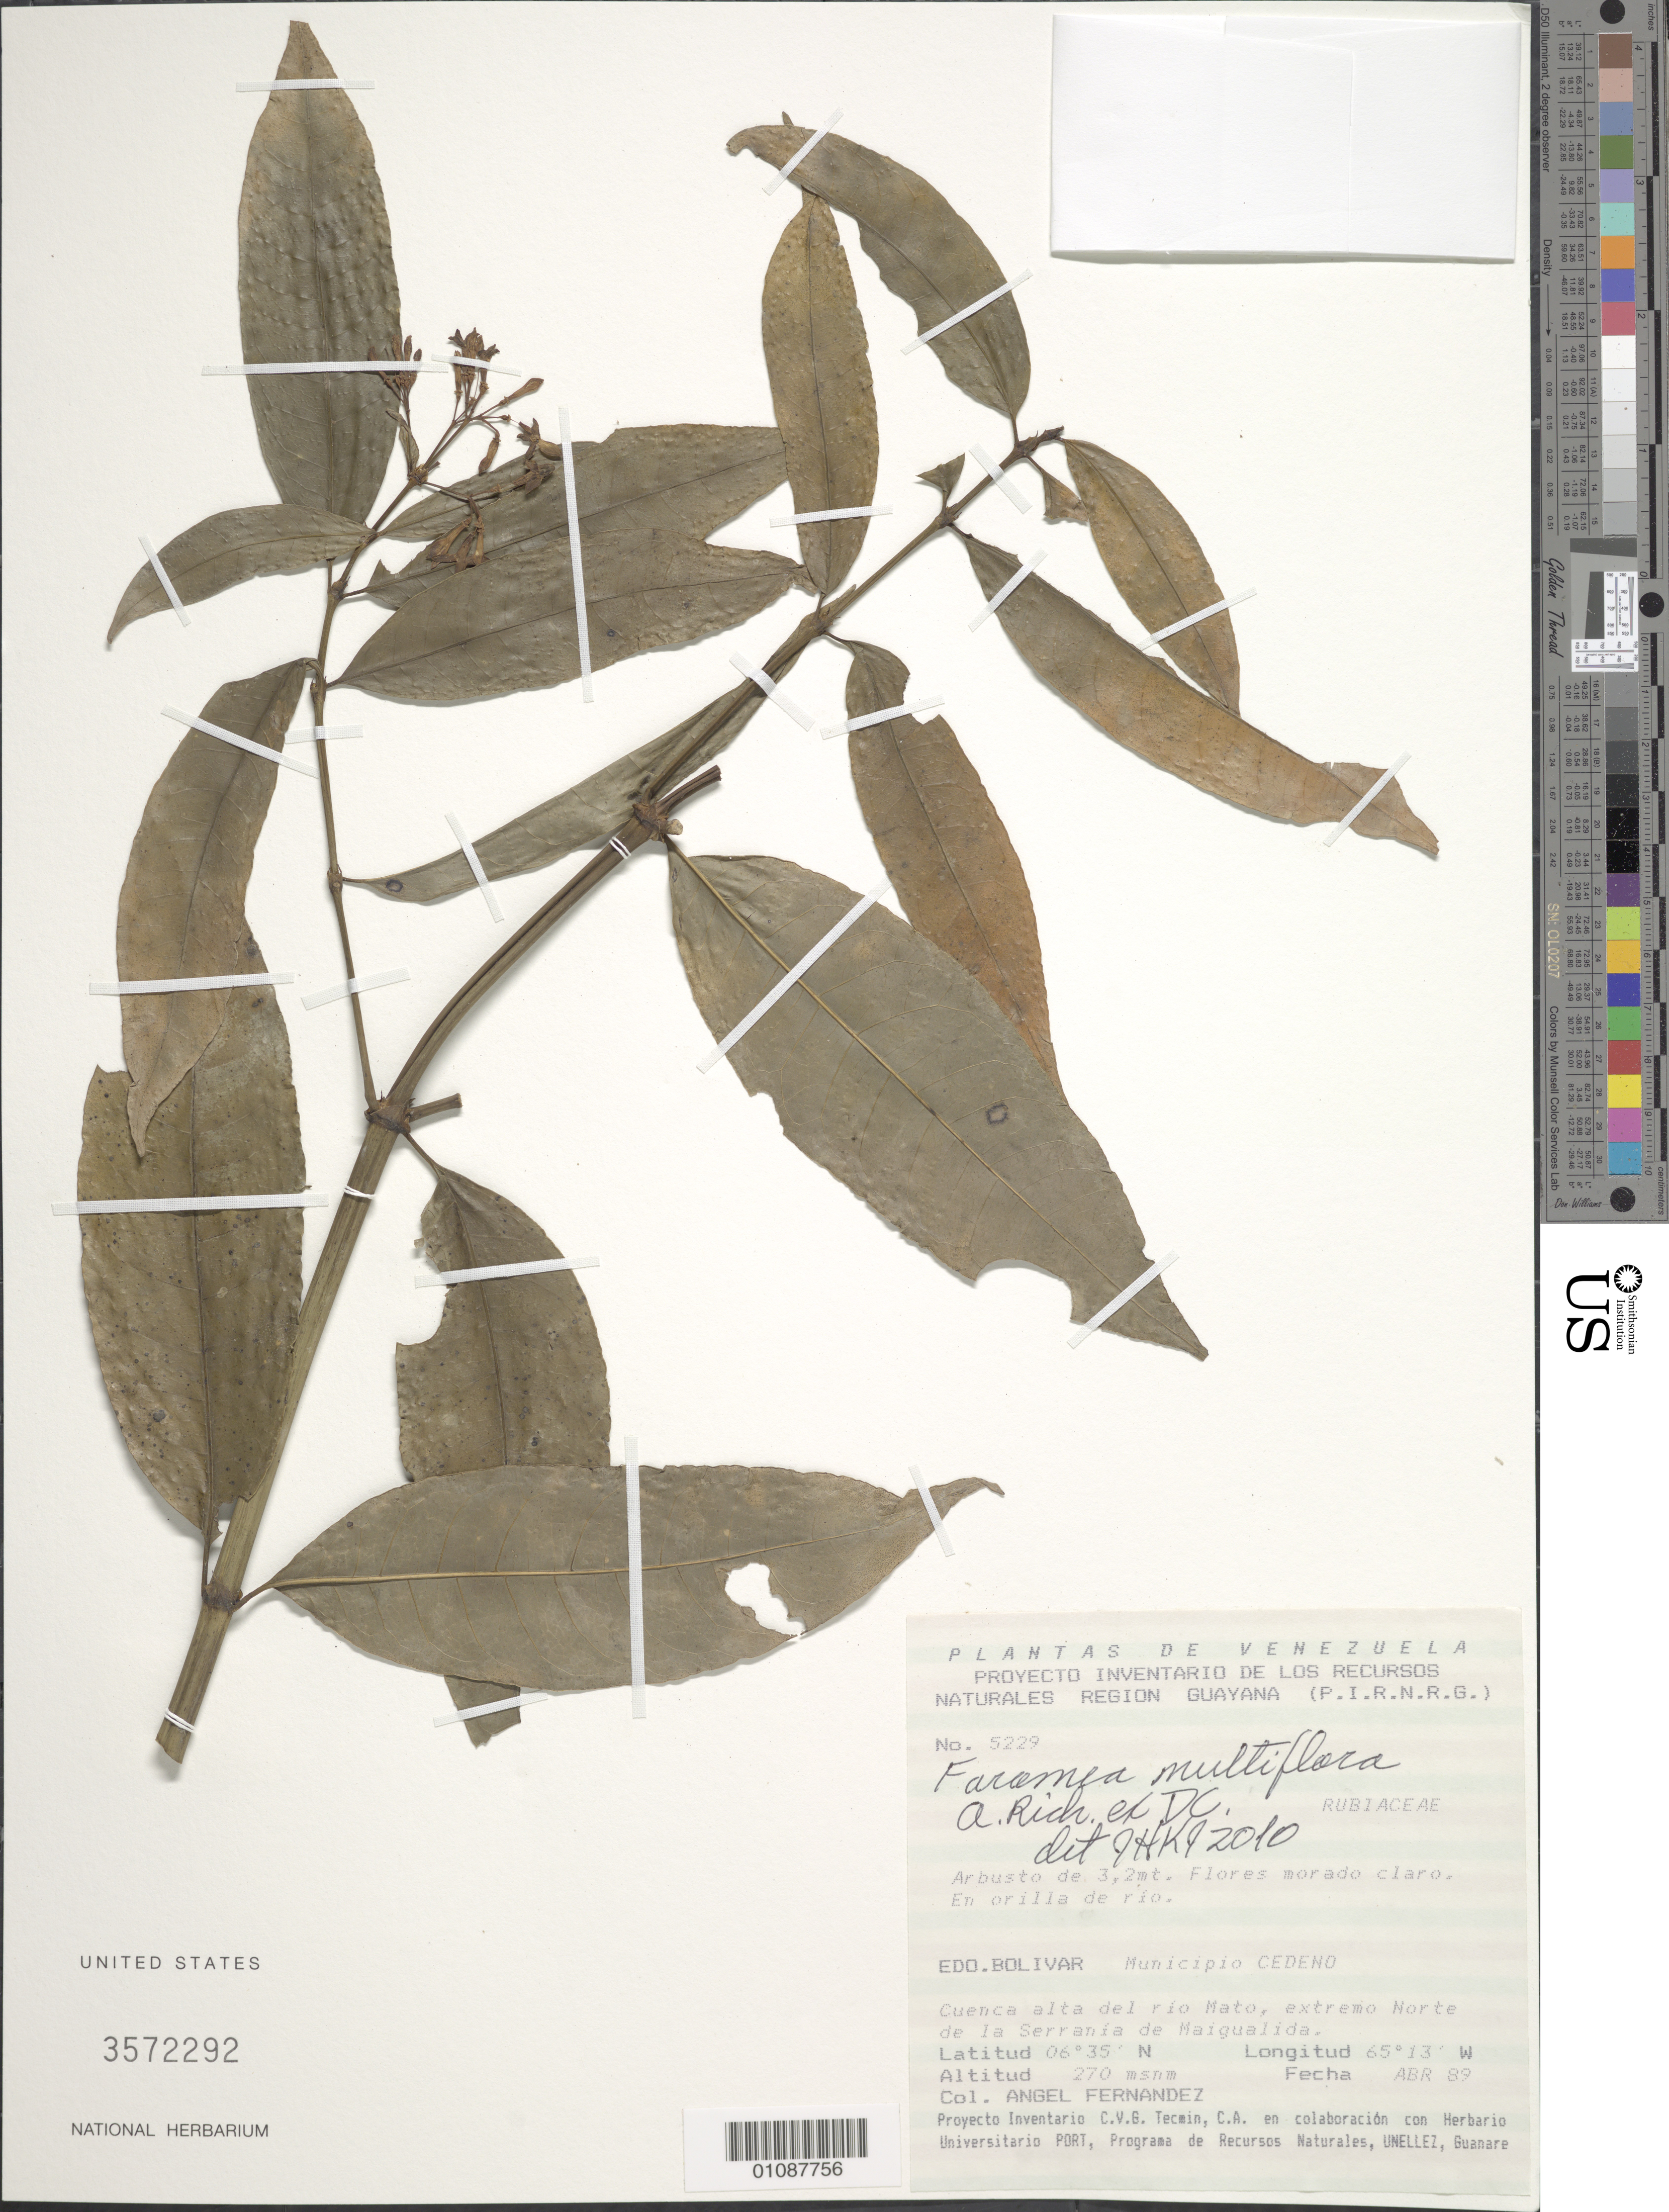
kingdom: Plantae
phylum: Tracheophyta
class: Magnoliopsida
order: Gentianales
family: Rubiaceae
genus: Faramea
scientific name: Faramea multiflora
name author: A. Rich. ex DC.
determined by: Kirkbride, J. H.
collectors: A. Fernández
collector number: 5229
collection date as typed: Apr-89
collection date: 1989-04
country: Venezuela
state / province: Bolívar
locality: Mun. Cedeño, Río Mato, extremo Norte de la Serrania de Maigualida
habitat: Orilla de rio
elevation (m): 270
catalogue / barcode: US 3572292